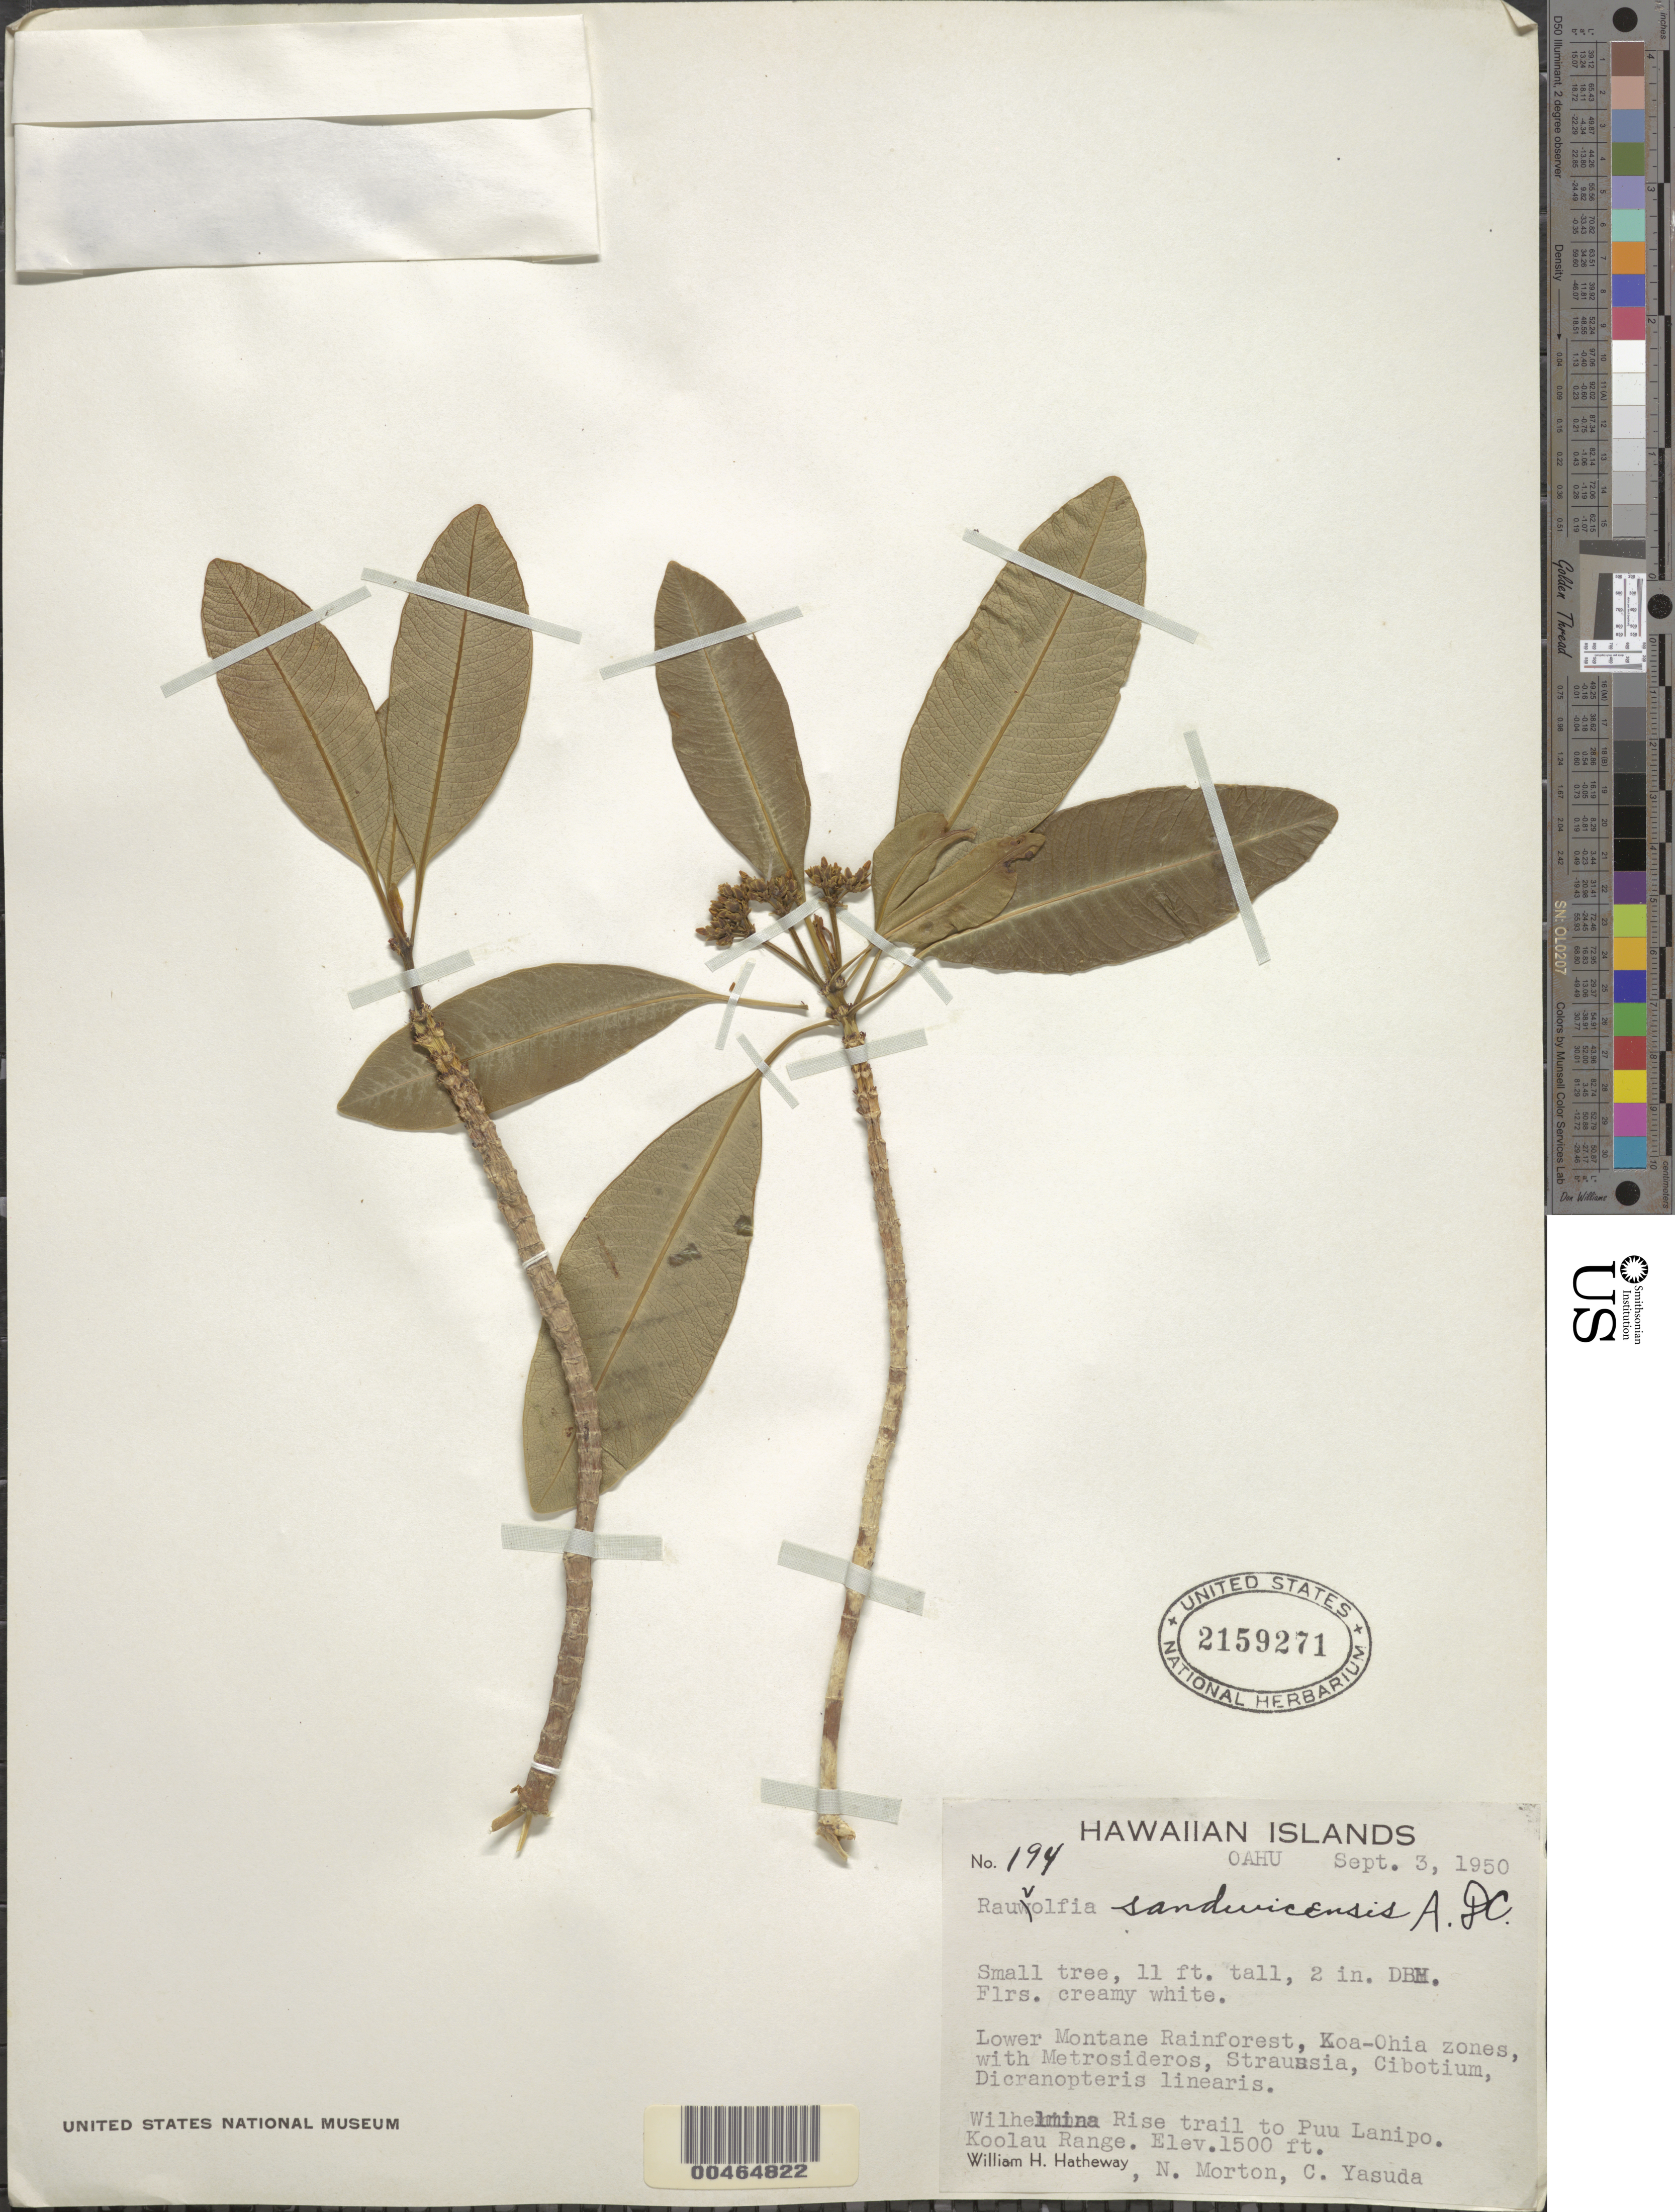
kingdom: Plantae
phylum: Tracheophyta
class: Magnoliopsida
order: Gentianales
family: Apocynaceae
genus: Rauvolfia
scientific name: Rauvolfia sandwicensis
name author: A. DC.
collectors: W. H. Hatheway, N. E. Morton & C. Yasuda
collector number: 194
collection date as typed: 3 Sep 1950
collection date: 1950-09-03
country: United States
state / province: Hawaii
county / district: Honolulu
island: Oahu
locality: Wilhelmina Rise trail to Puu Lanipo, Koolau Range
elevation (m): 457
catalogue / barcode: US 2159271